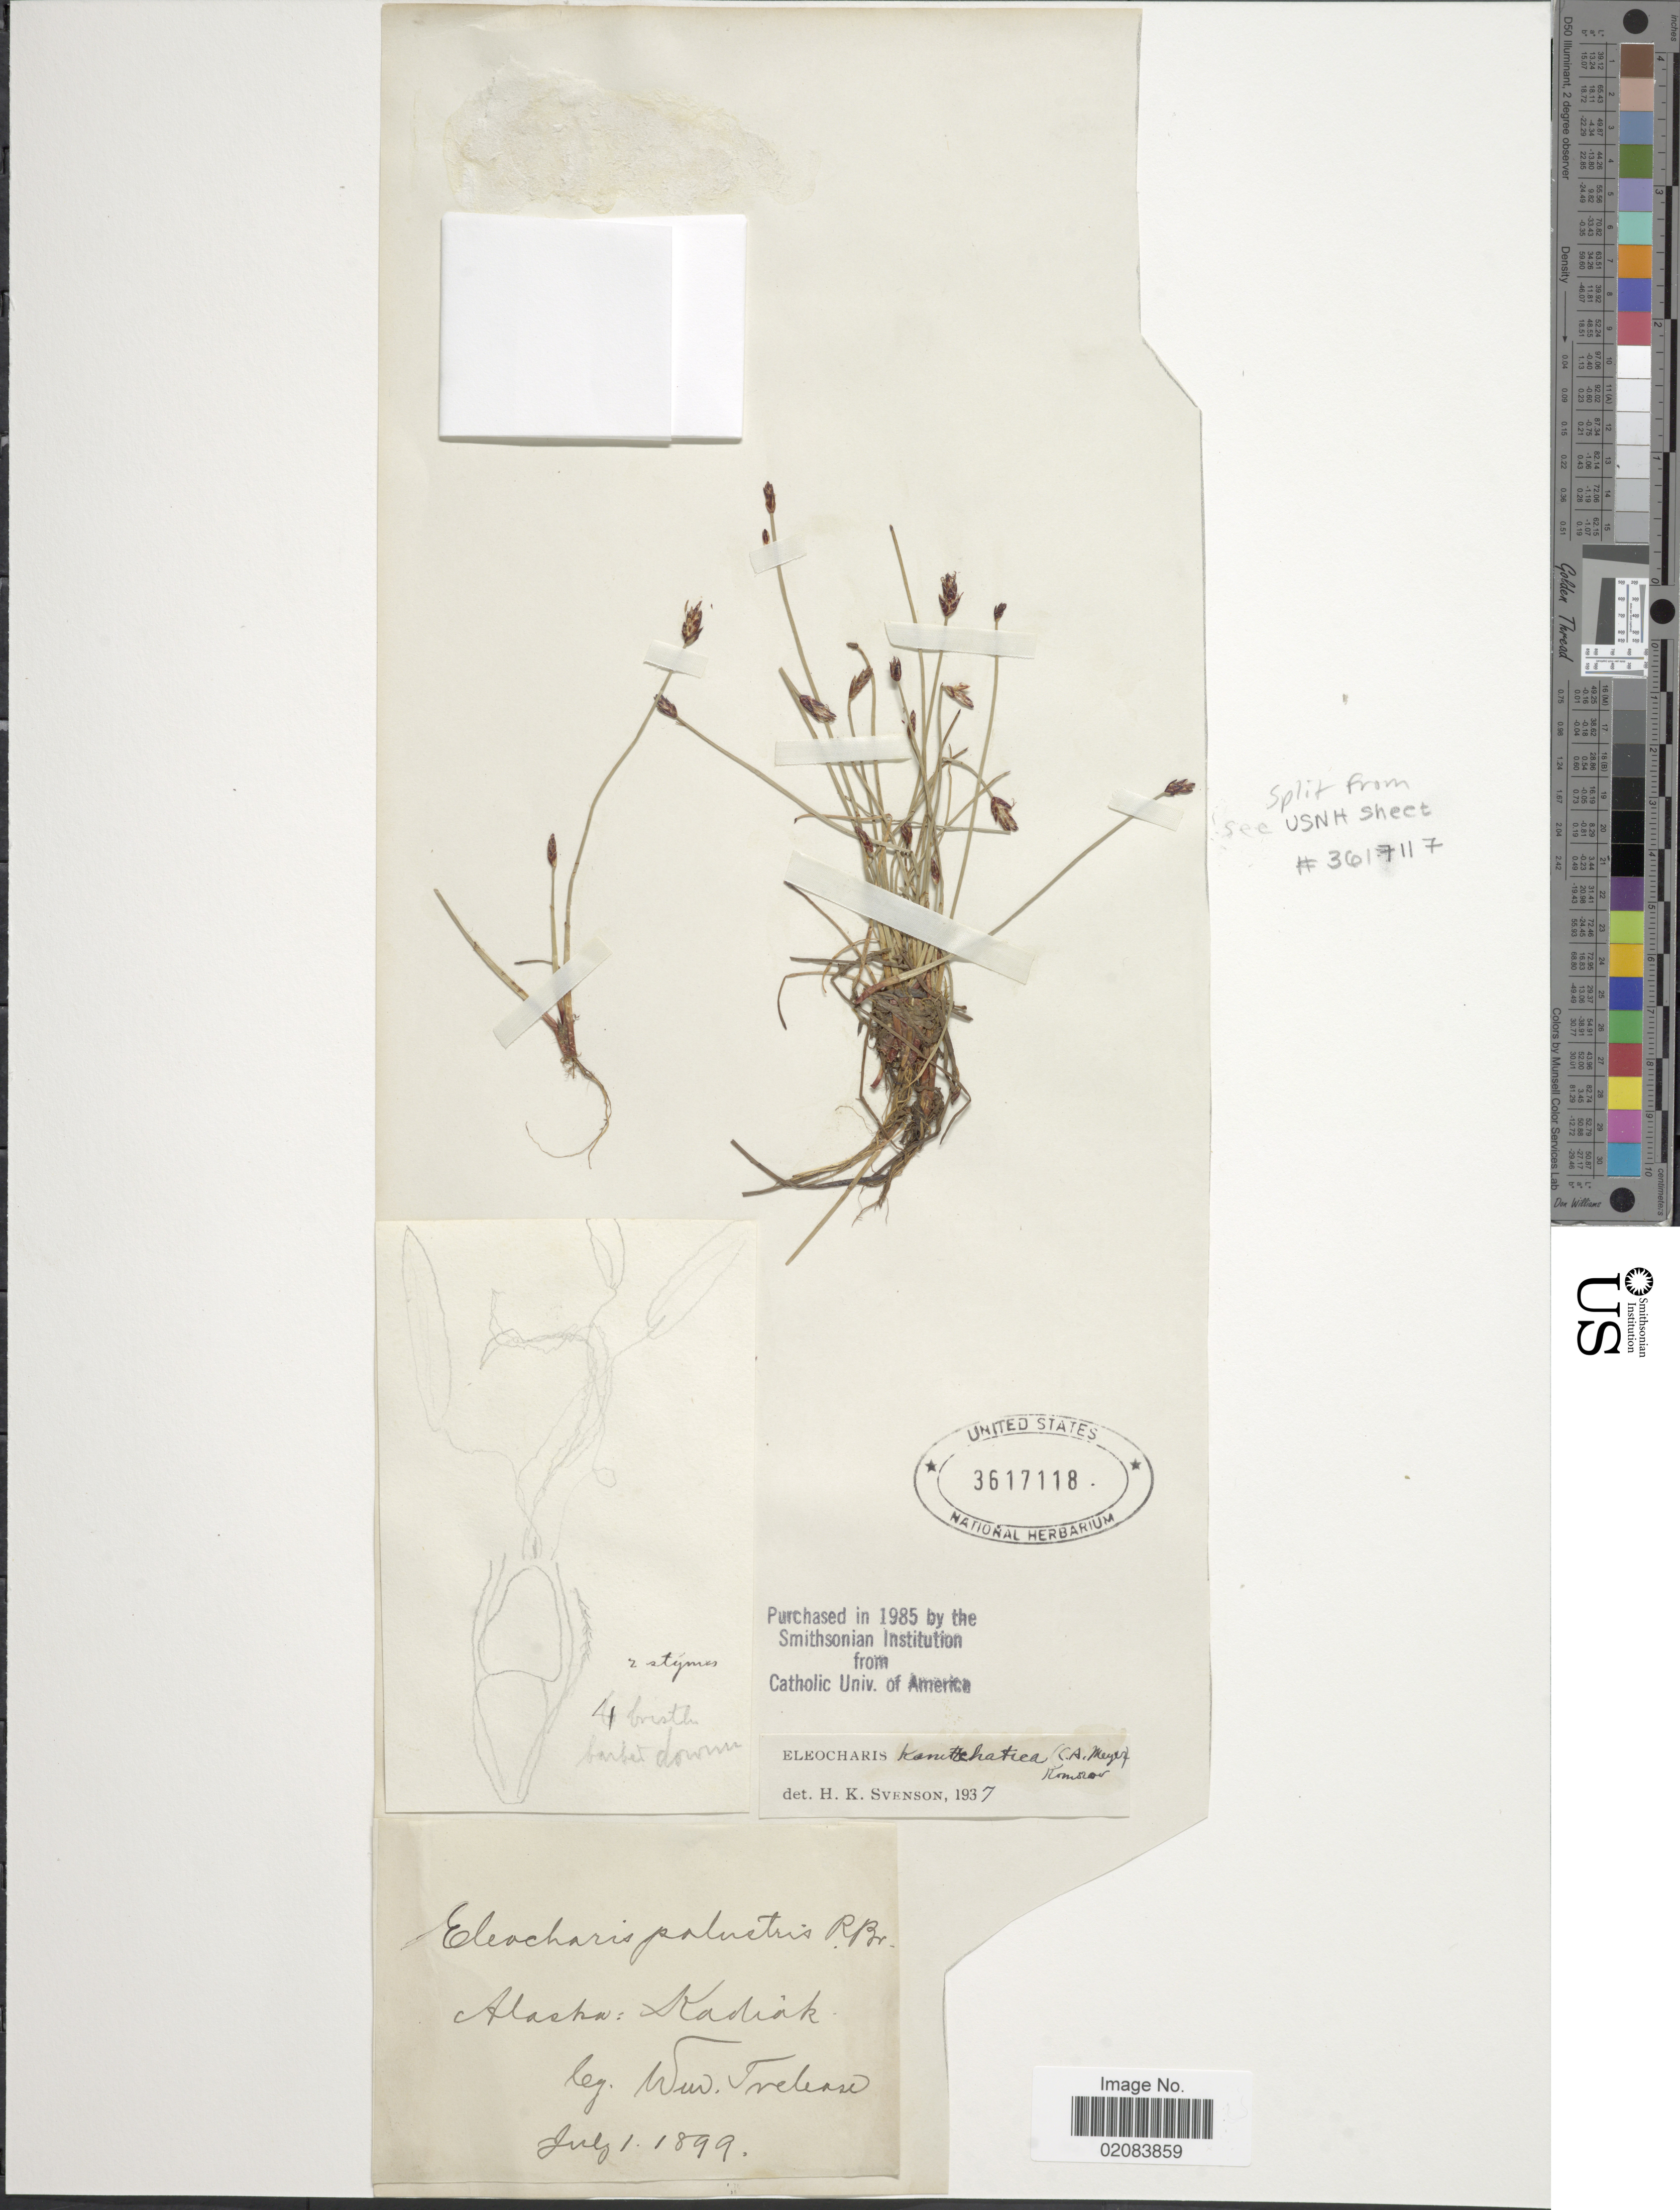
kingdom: Plantae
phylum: Tracheophyta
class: Liliopsida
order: Poales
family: Cyperaceae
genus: Eleocharis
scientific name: Eleocharis palustris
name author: (L.) Roem. & Schult.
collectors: W. Trelease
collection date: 1899-07-01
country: United States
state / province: Alaska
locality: Kadiak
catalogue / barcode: US 3617118